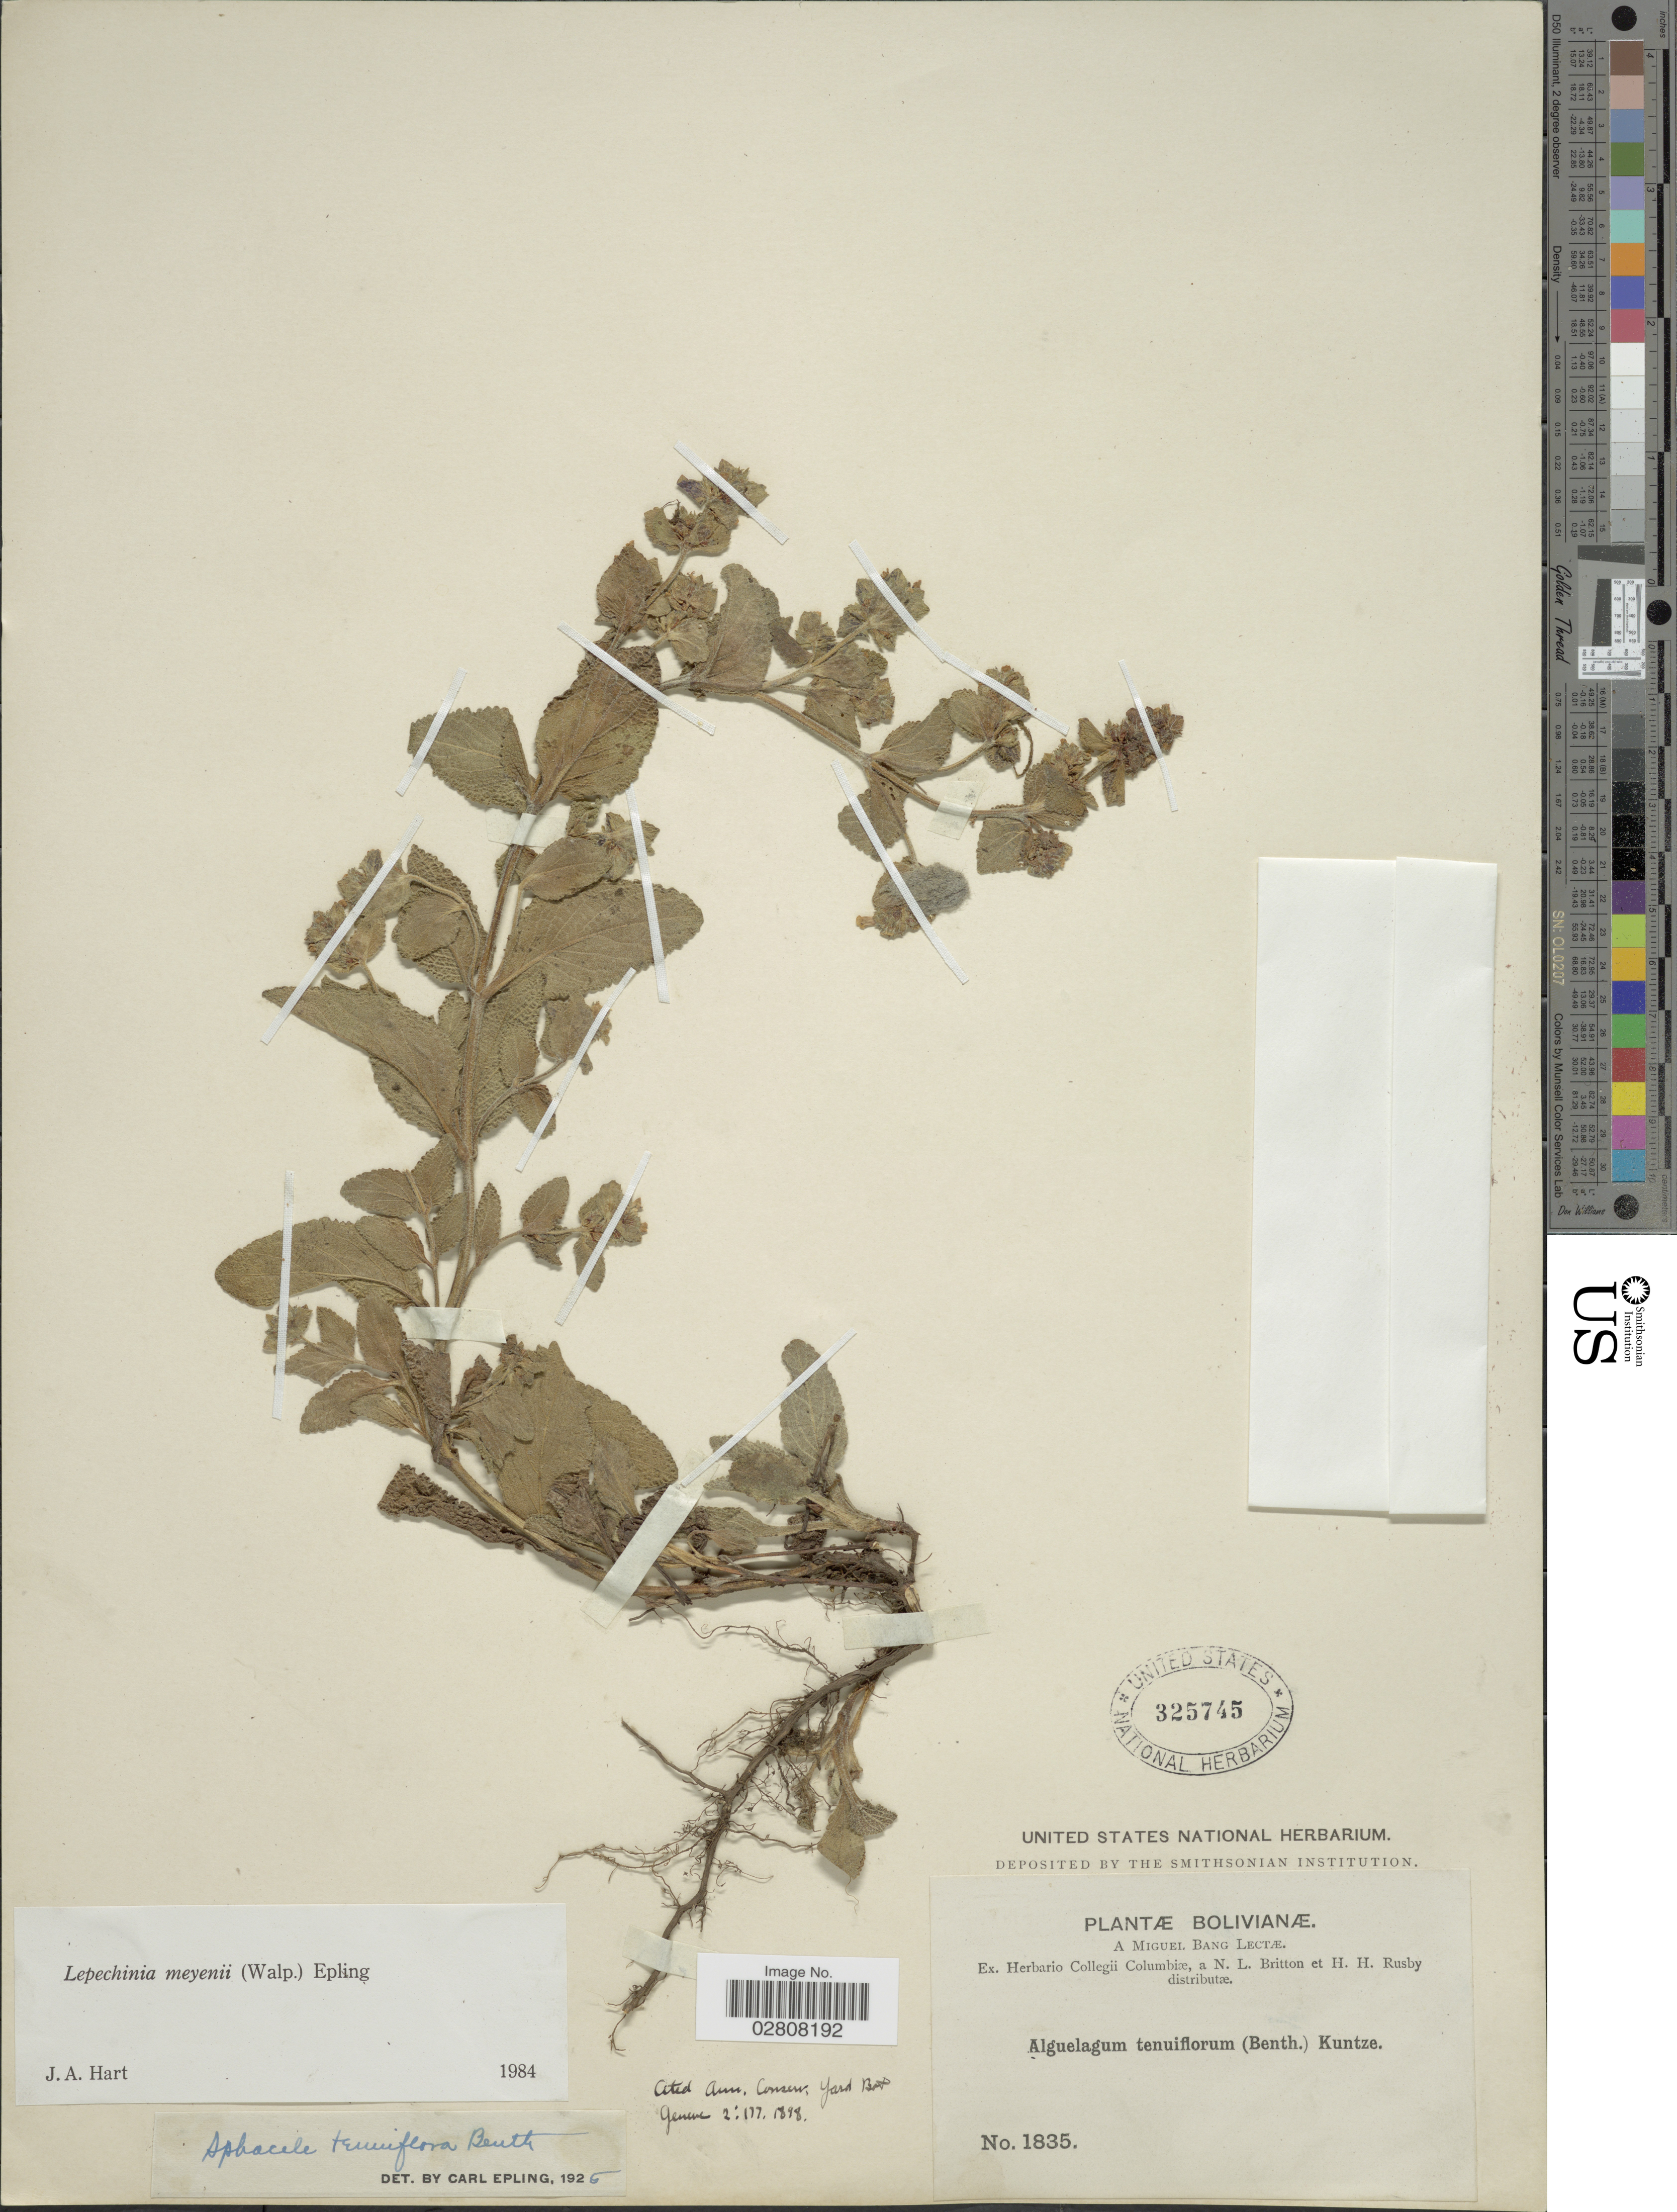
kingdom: Plantae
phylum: Tracheophyta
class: Magnoliopsida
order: Lamiales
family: Lamiaceae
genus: Lepechinia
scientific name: Lepechinia meyenii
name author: (Walp.) Epling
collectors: M. Bang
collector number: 1835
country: Bolivia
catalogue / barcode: US 325745